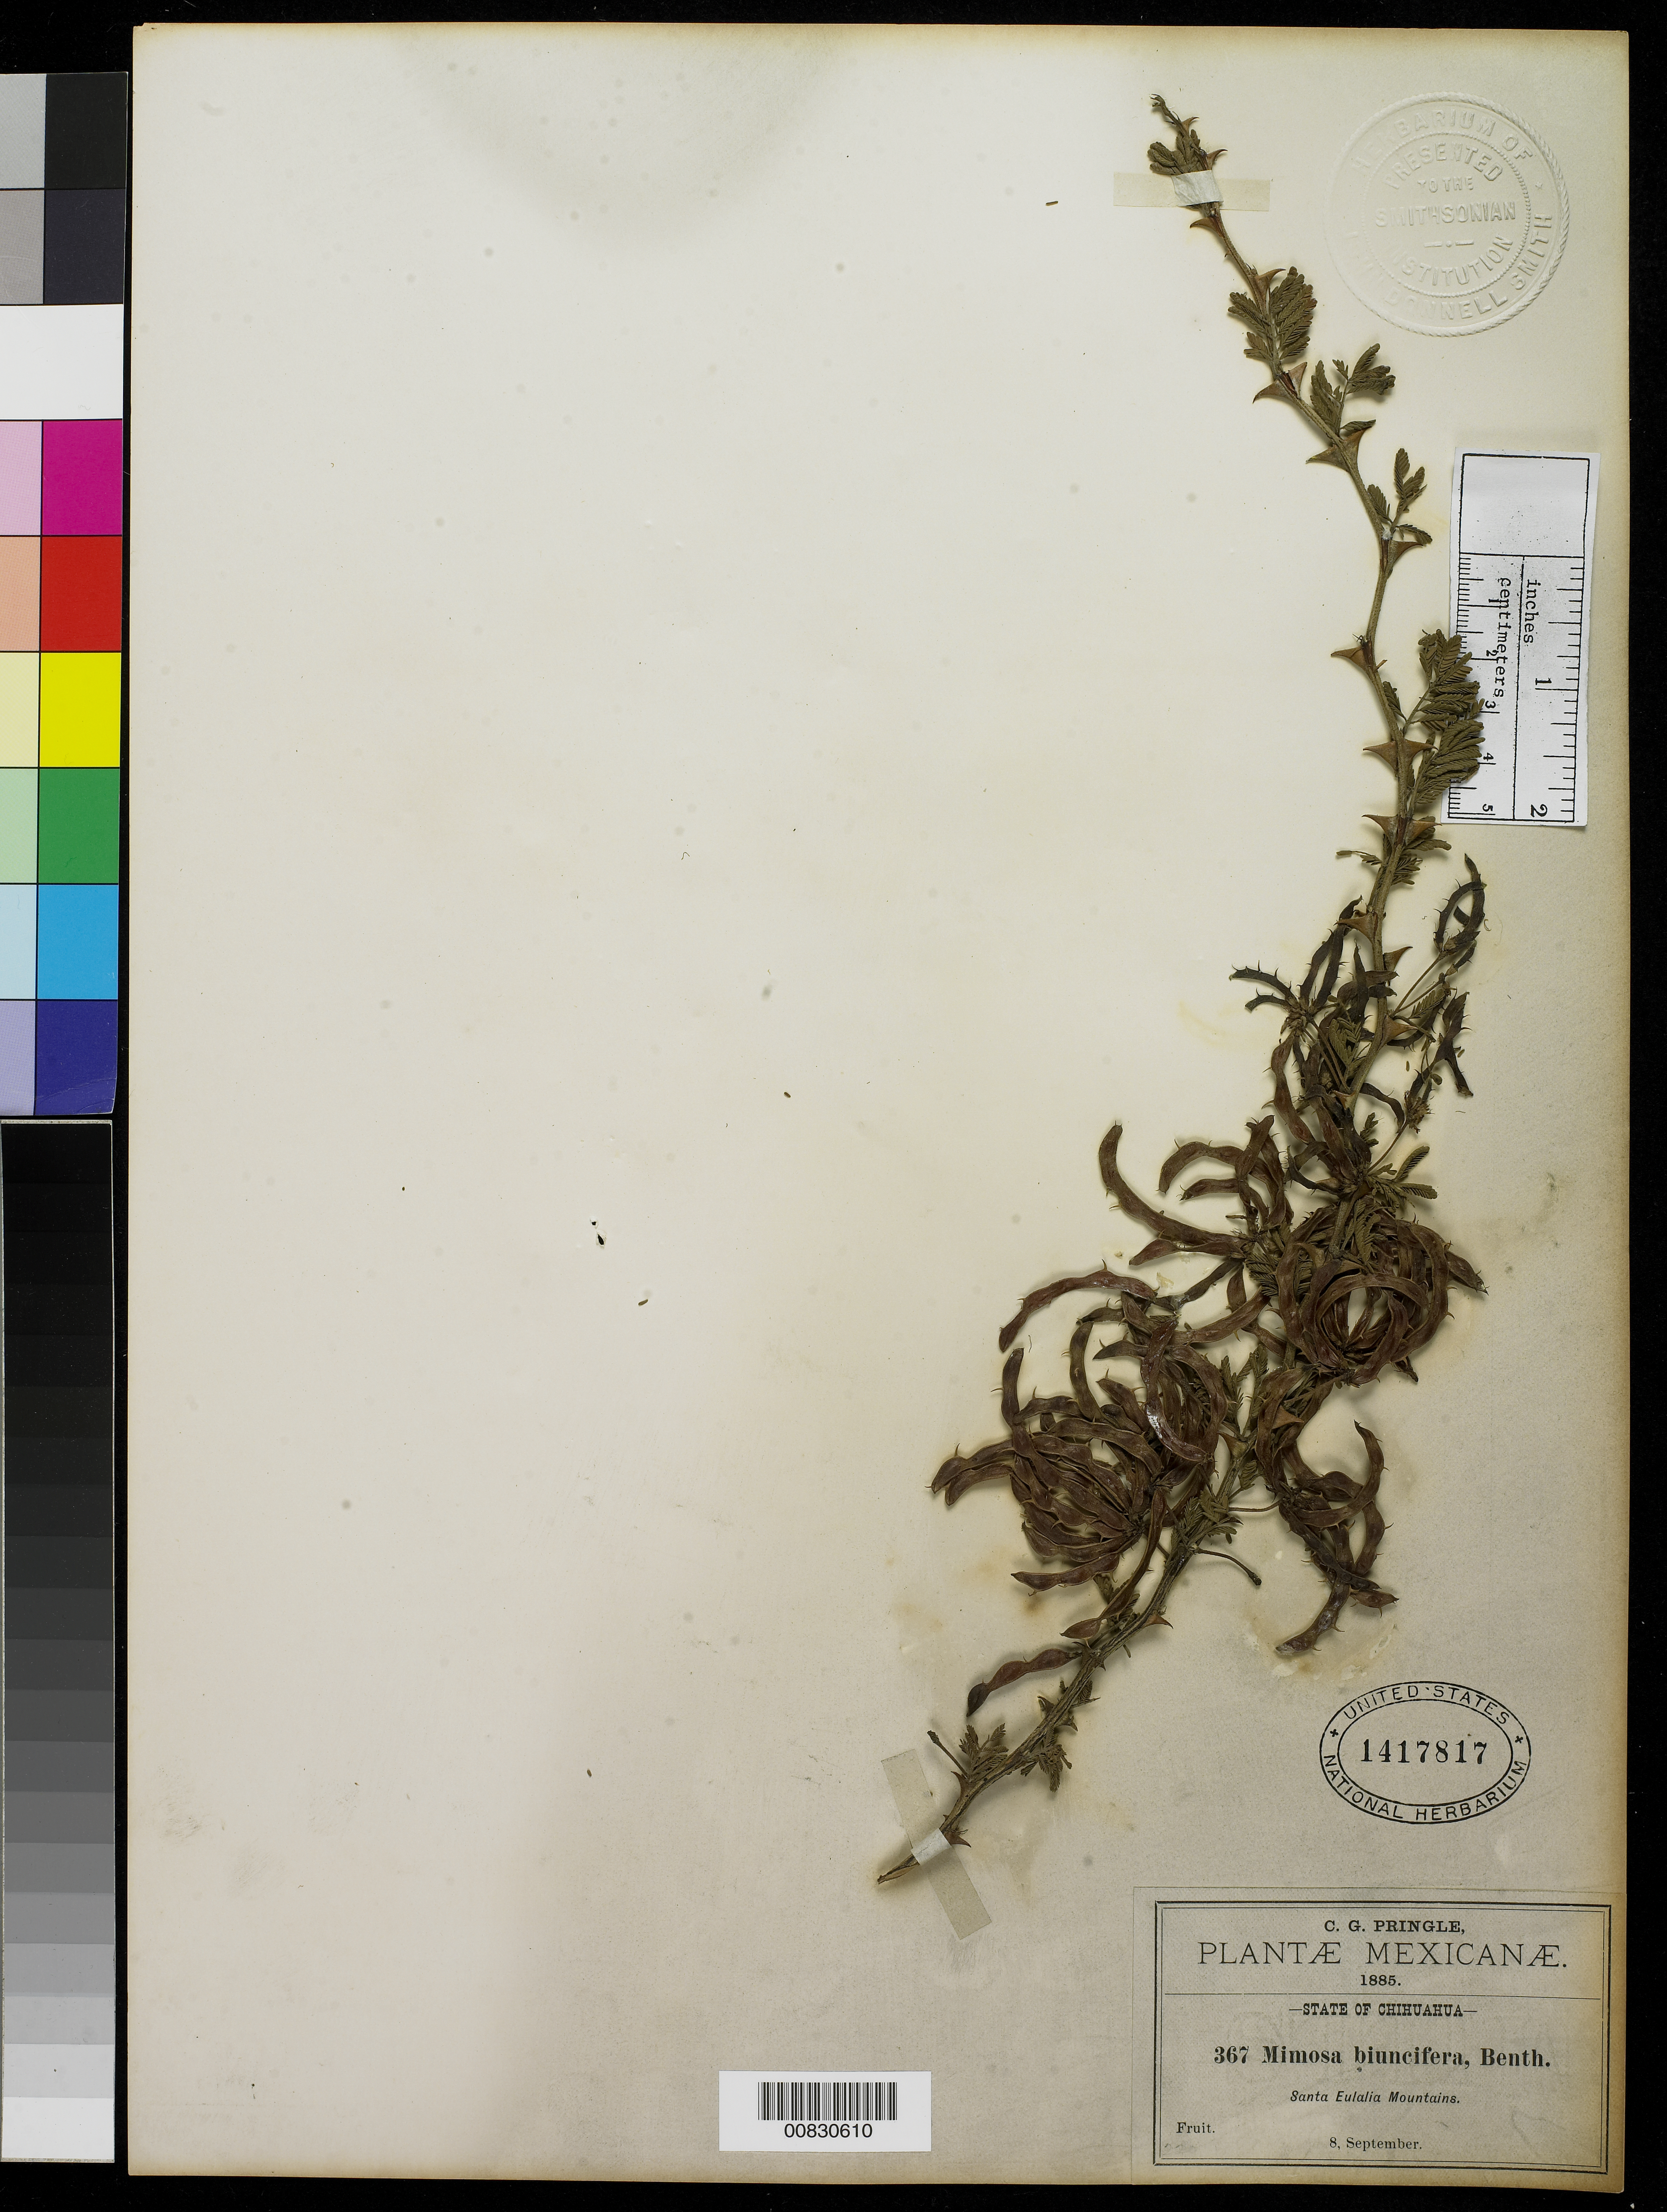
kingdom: Plantae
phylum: Tracheophyta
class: Magnoliopsida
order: Fabales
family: Fabaceae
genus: Mimosa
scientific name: Mimosa biuncifera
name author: Benth.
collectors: C. G. Pringle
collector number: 367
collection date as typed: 08 Sep 1885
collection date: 1885-09-08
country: Mexico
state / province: Chihuahua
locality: Santa Eulalia Mountains.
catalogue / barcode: US 1417817